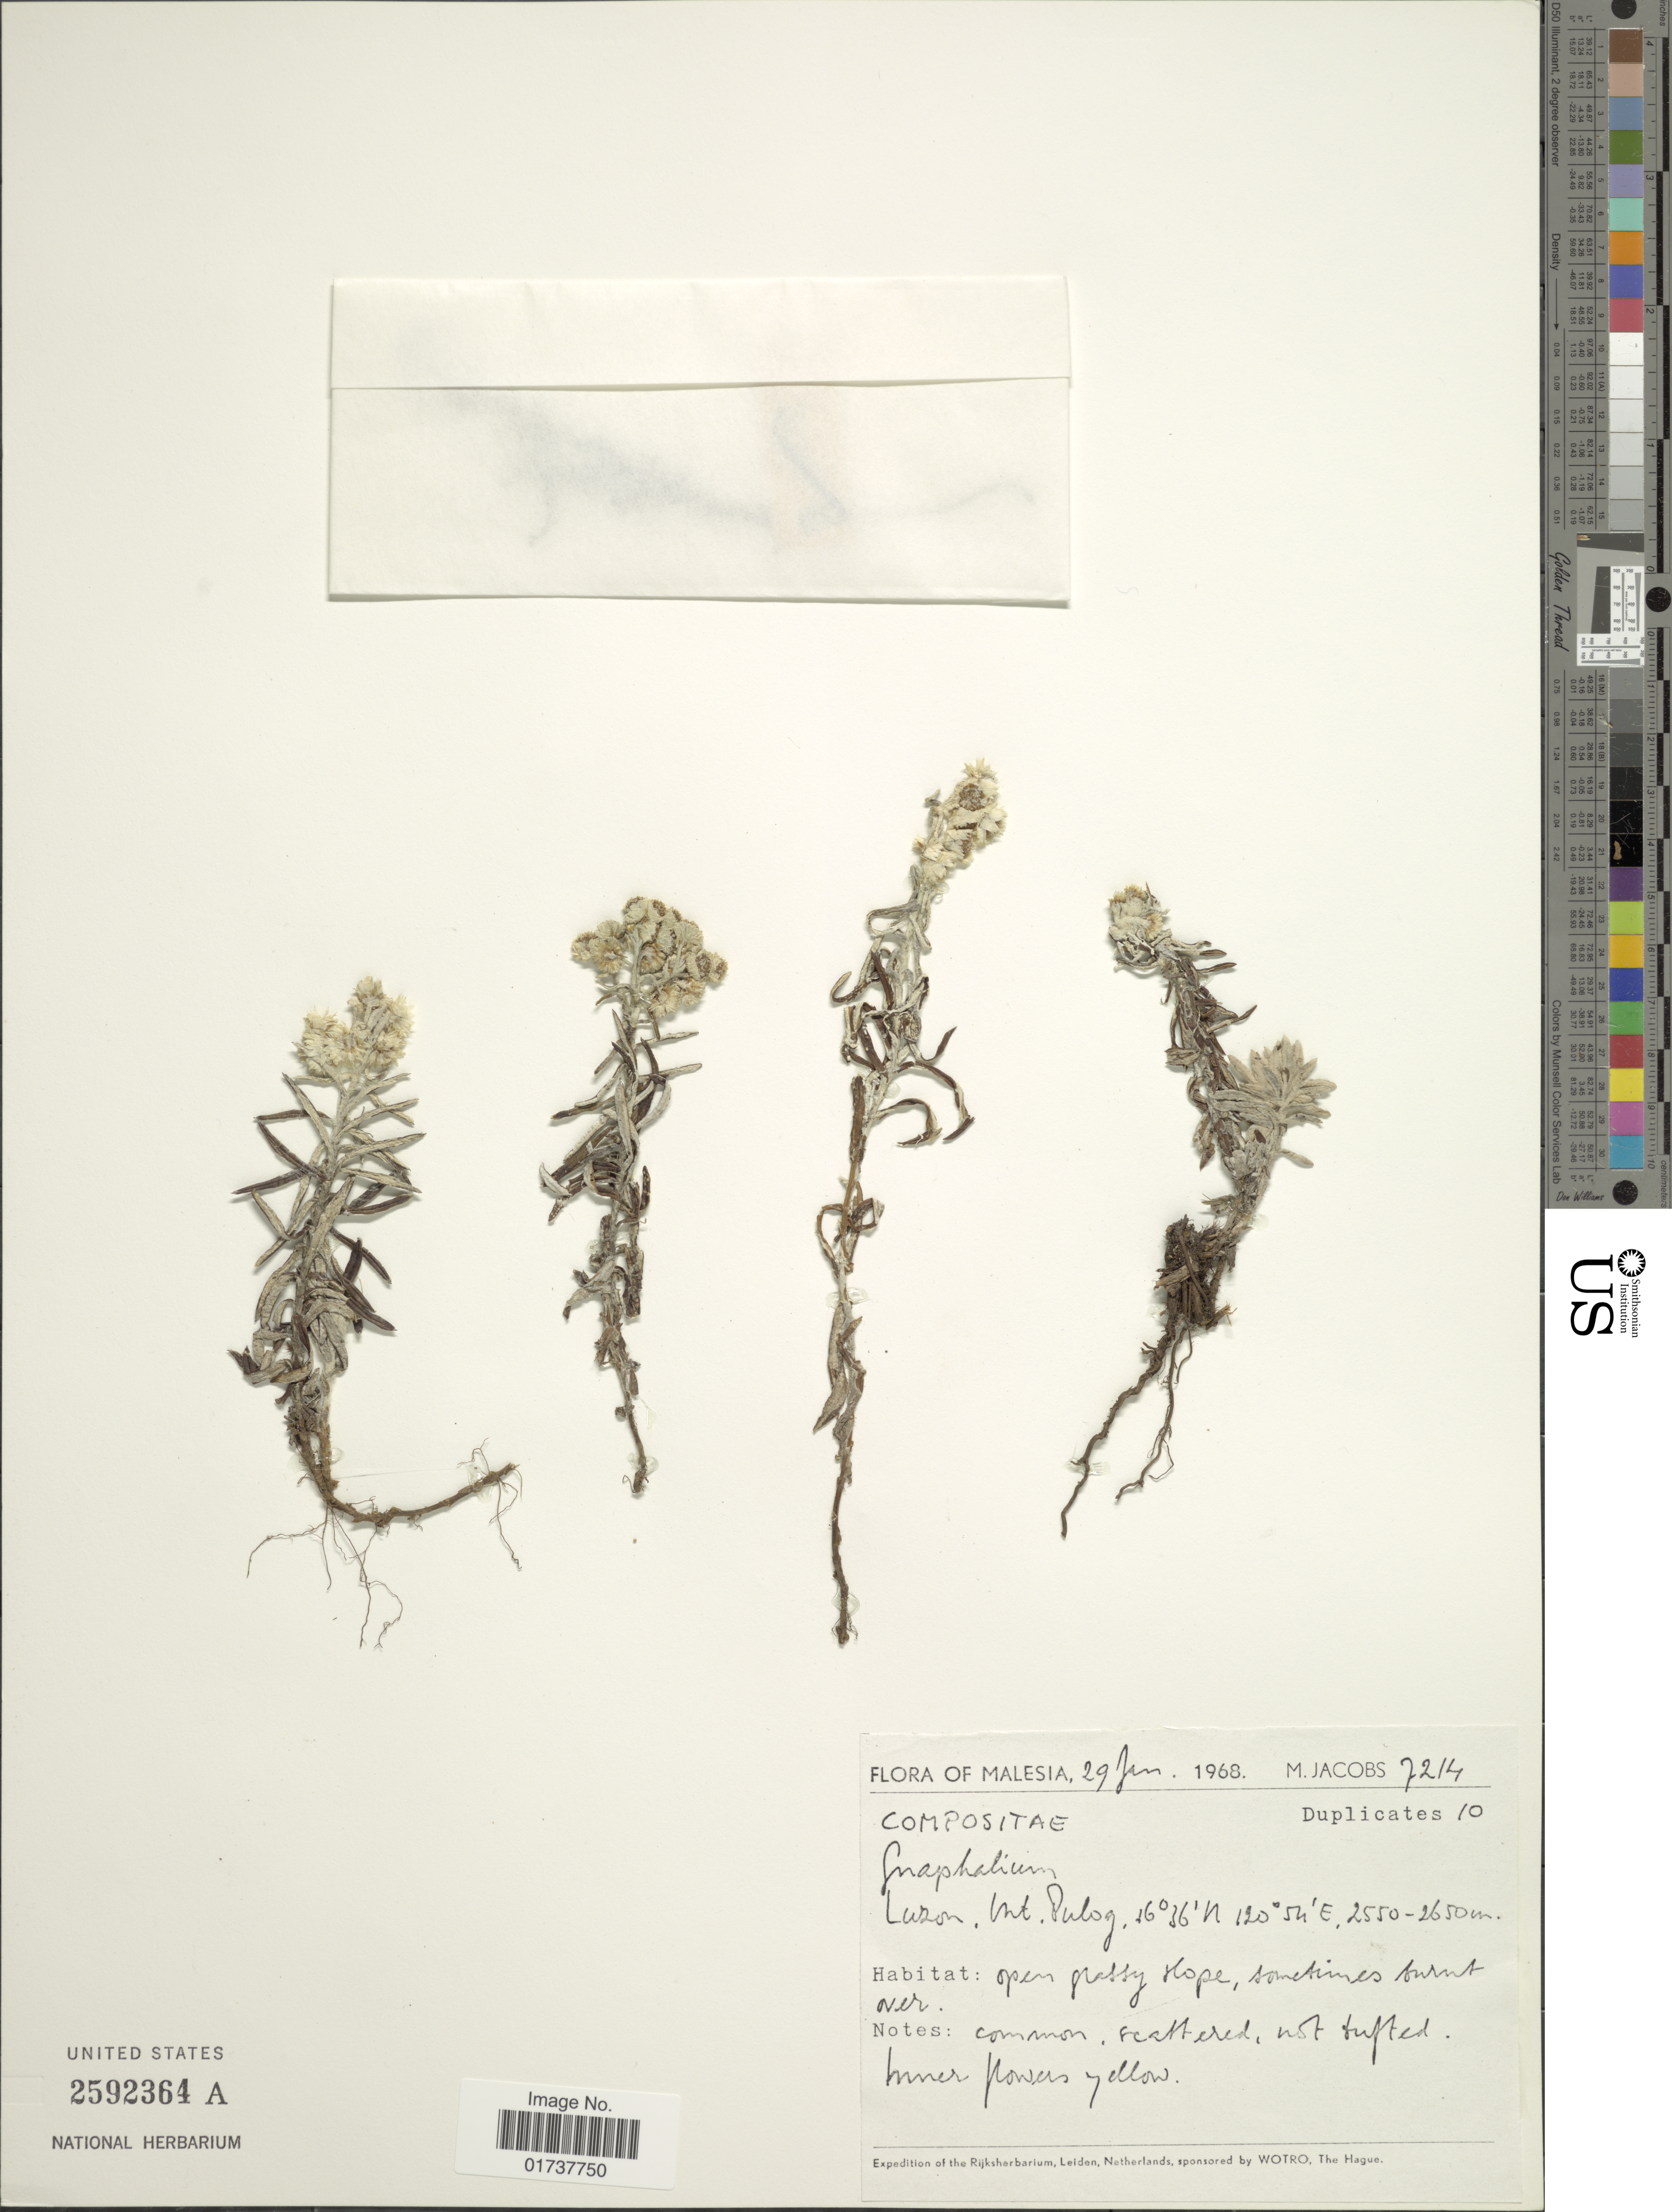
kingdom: Plantae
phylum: Tracheophyta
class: Magnoliopsida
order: Asterales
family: Asteraceae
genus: Gnaphalium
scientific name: Gnaphalium sp.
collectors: M. Jacobs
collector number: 7214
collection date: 1968-01-29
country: Philippines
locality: Luzon, Mt. Pulog, Malesia.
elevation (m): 2550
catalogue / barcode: US 2592364A